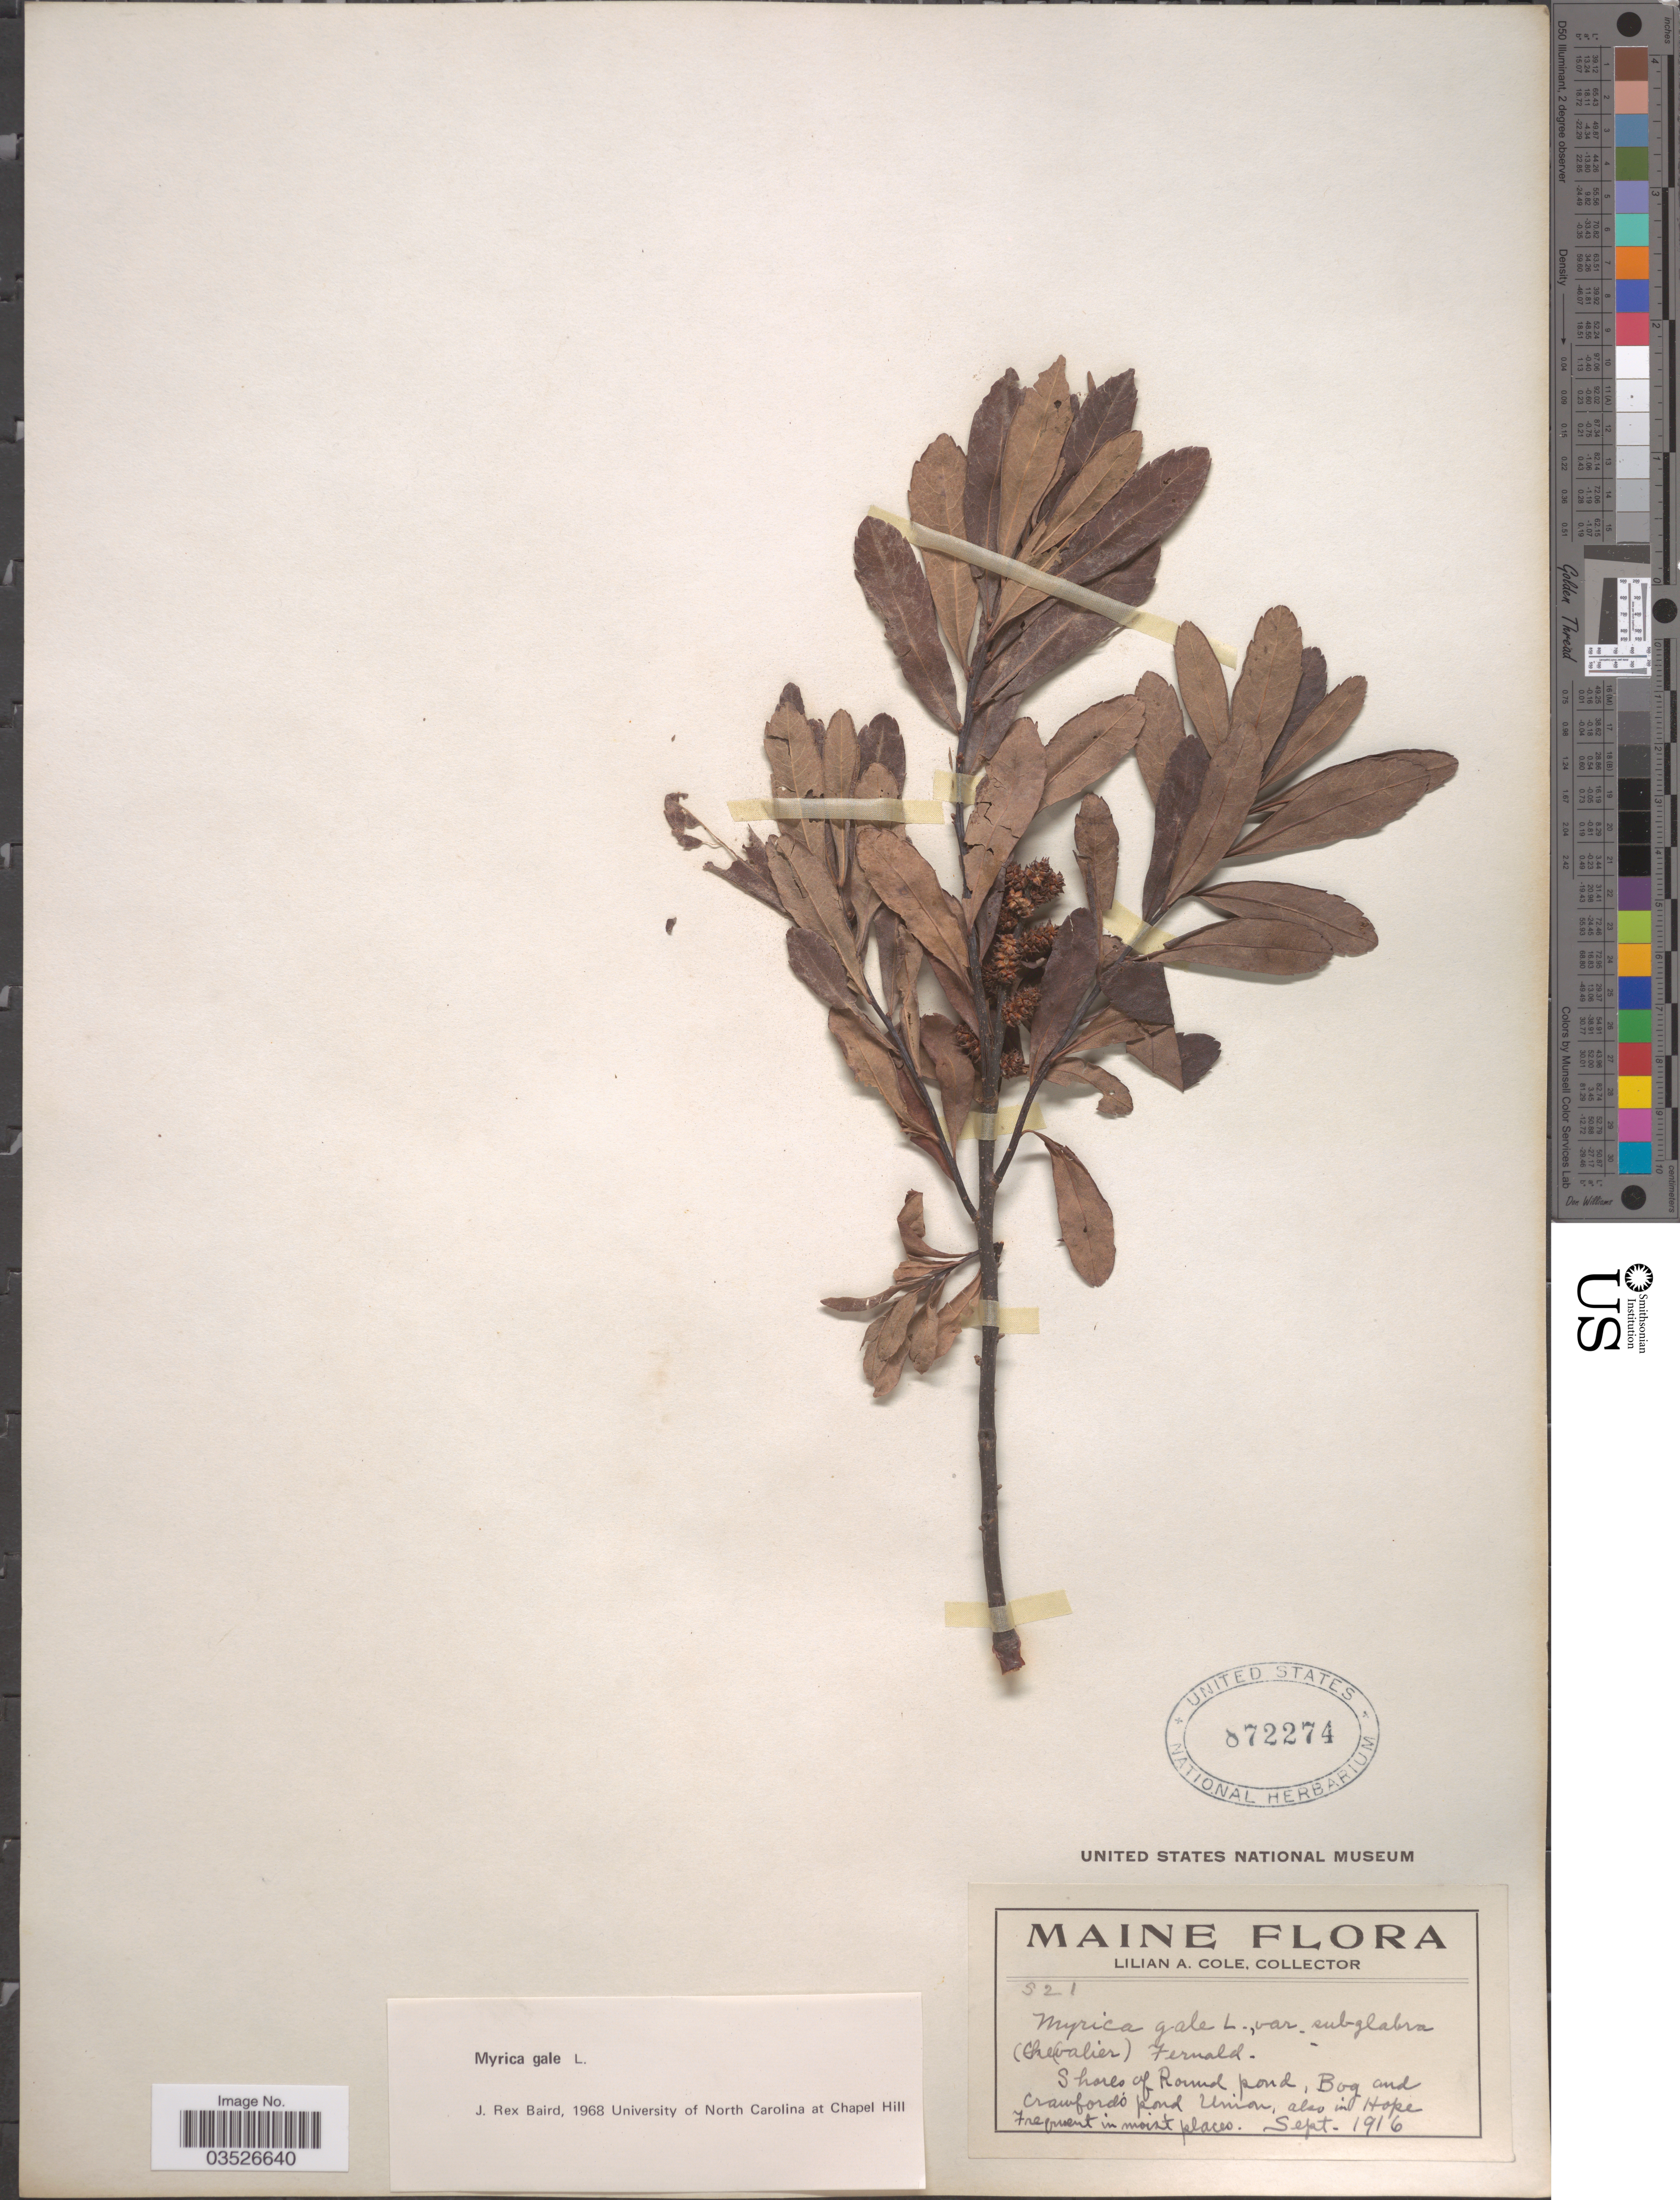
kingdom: Plantae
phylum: Tracheophyta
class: Magnoliopsida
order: Fagales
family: Myricaceae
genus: Myrica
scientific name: Myrica gale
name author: L.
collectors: L. A. Cole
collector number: S21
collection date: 1916-09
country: United States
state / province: Maine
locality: Shores of Round pond, Bog and Crawfords pond, Union. Also in Hope [unsure placement]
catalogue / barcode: US 872274